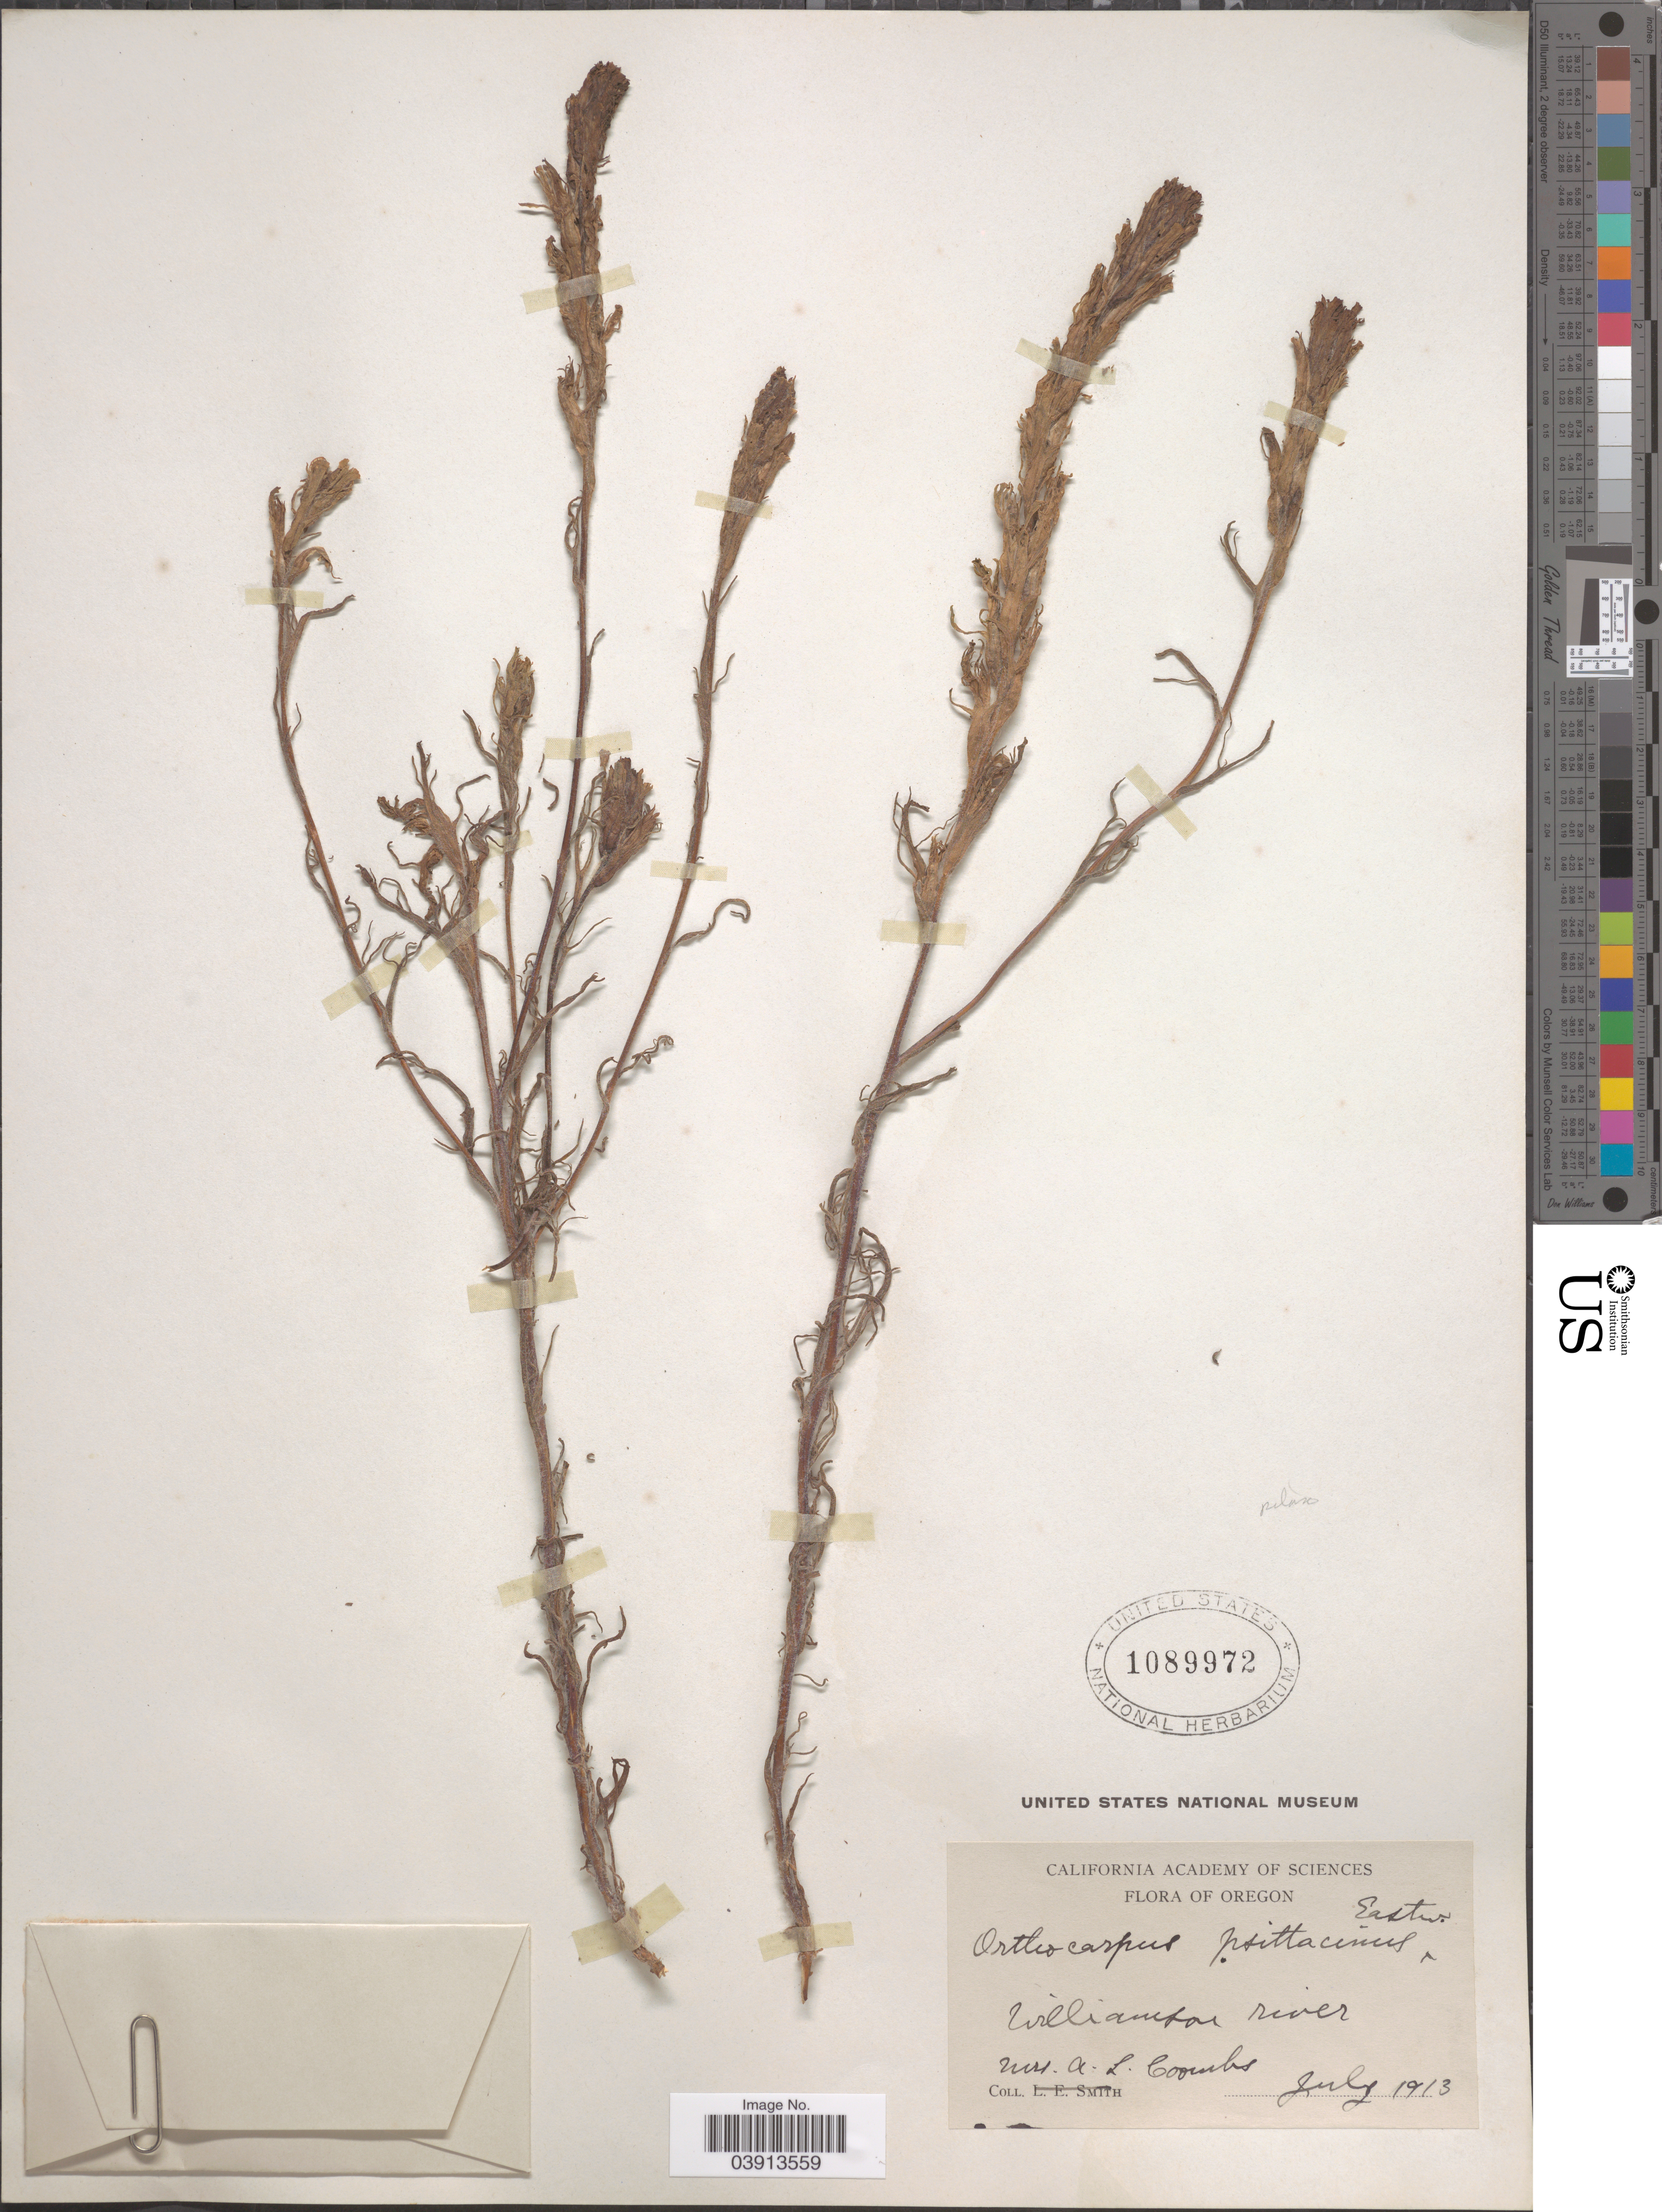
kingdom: Plantae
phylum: Tracheophyta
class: Magnoliopsida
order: Lamiales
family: Orobanchaceae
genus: Castilleja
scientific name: Castilleja pilosa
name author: (S. Watson) Rydb.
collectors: A. Coombs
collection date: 1913-07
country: United States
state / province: Oregon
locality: Williamson river.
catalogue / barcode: US 1089972